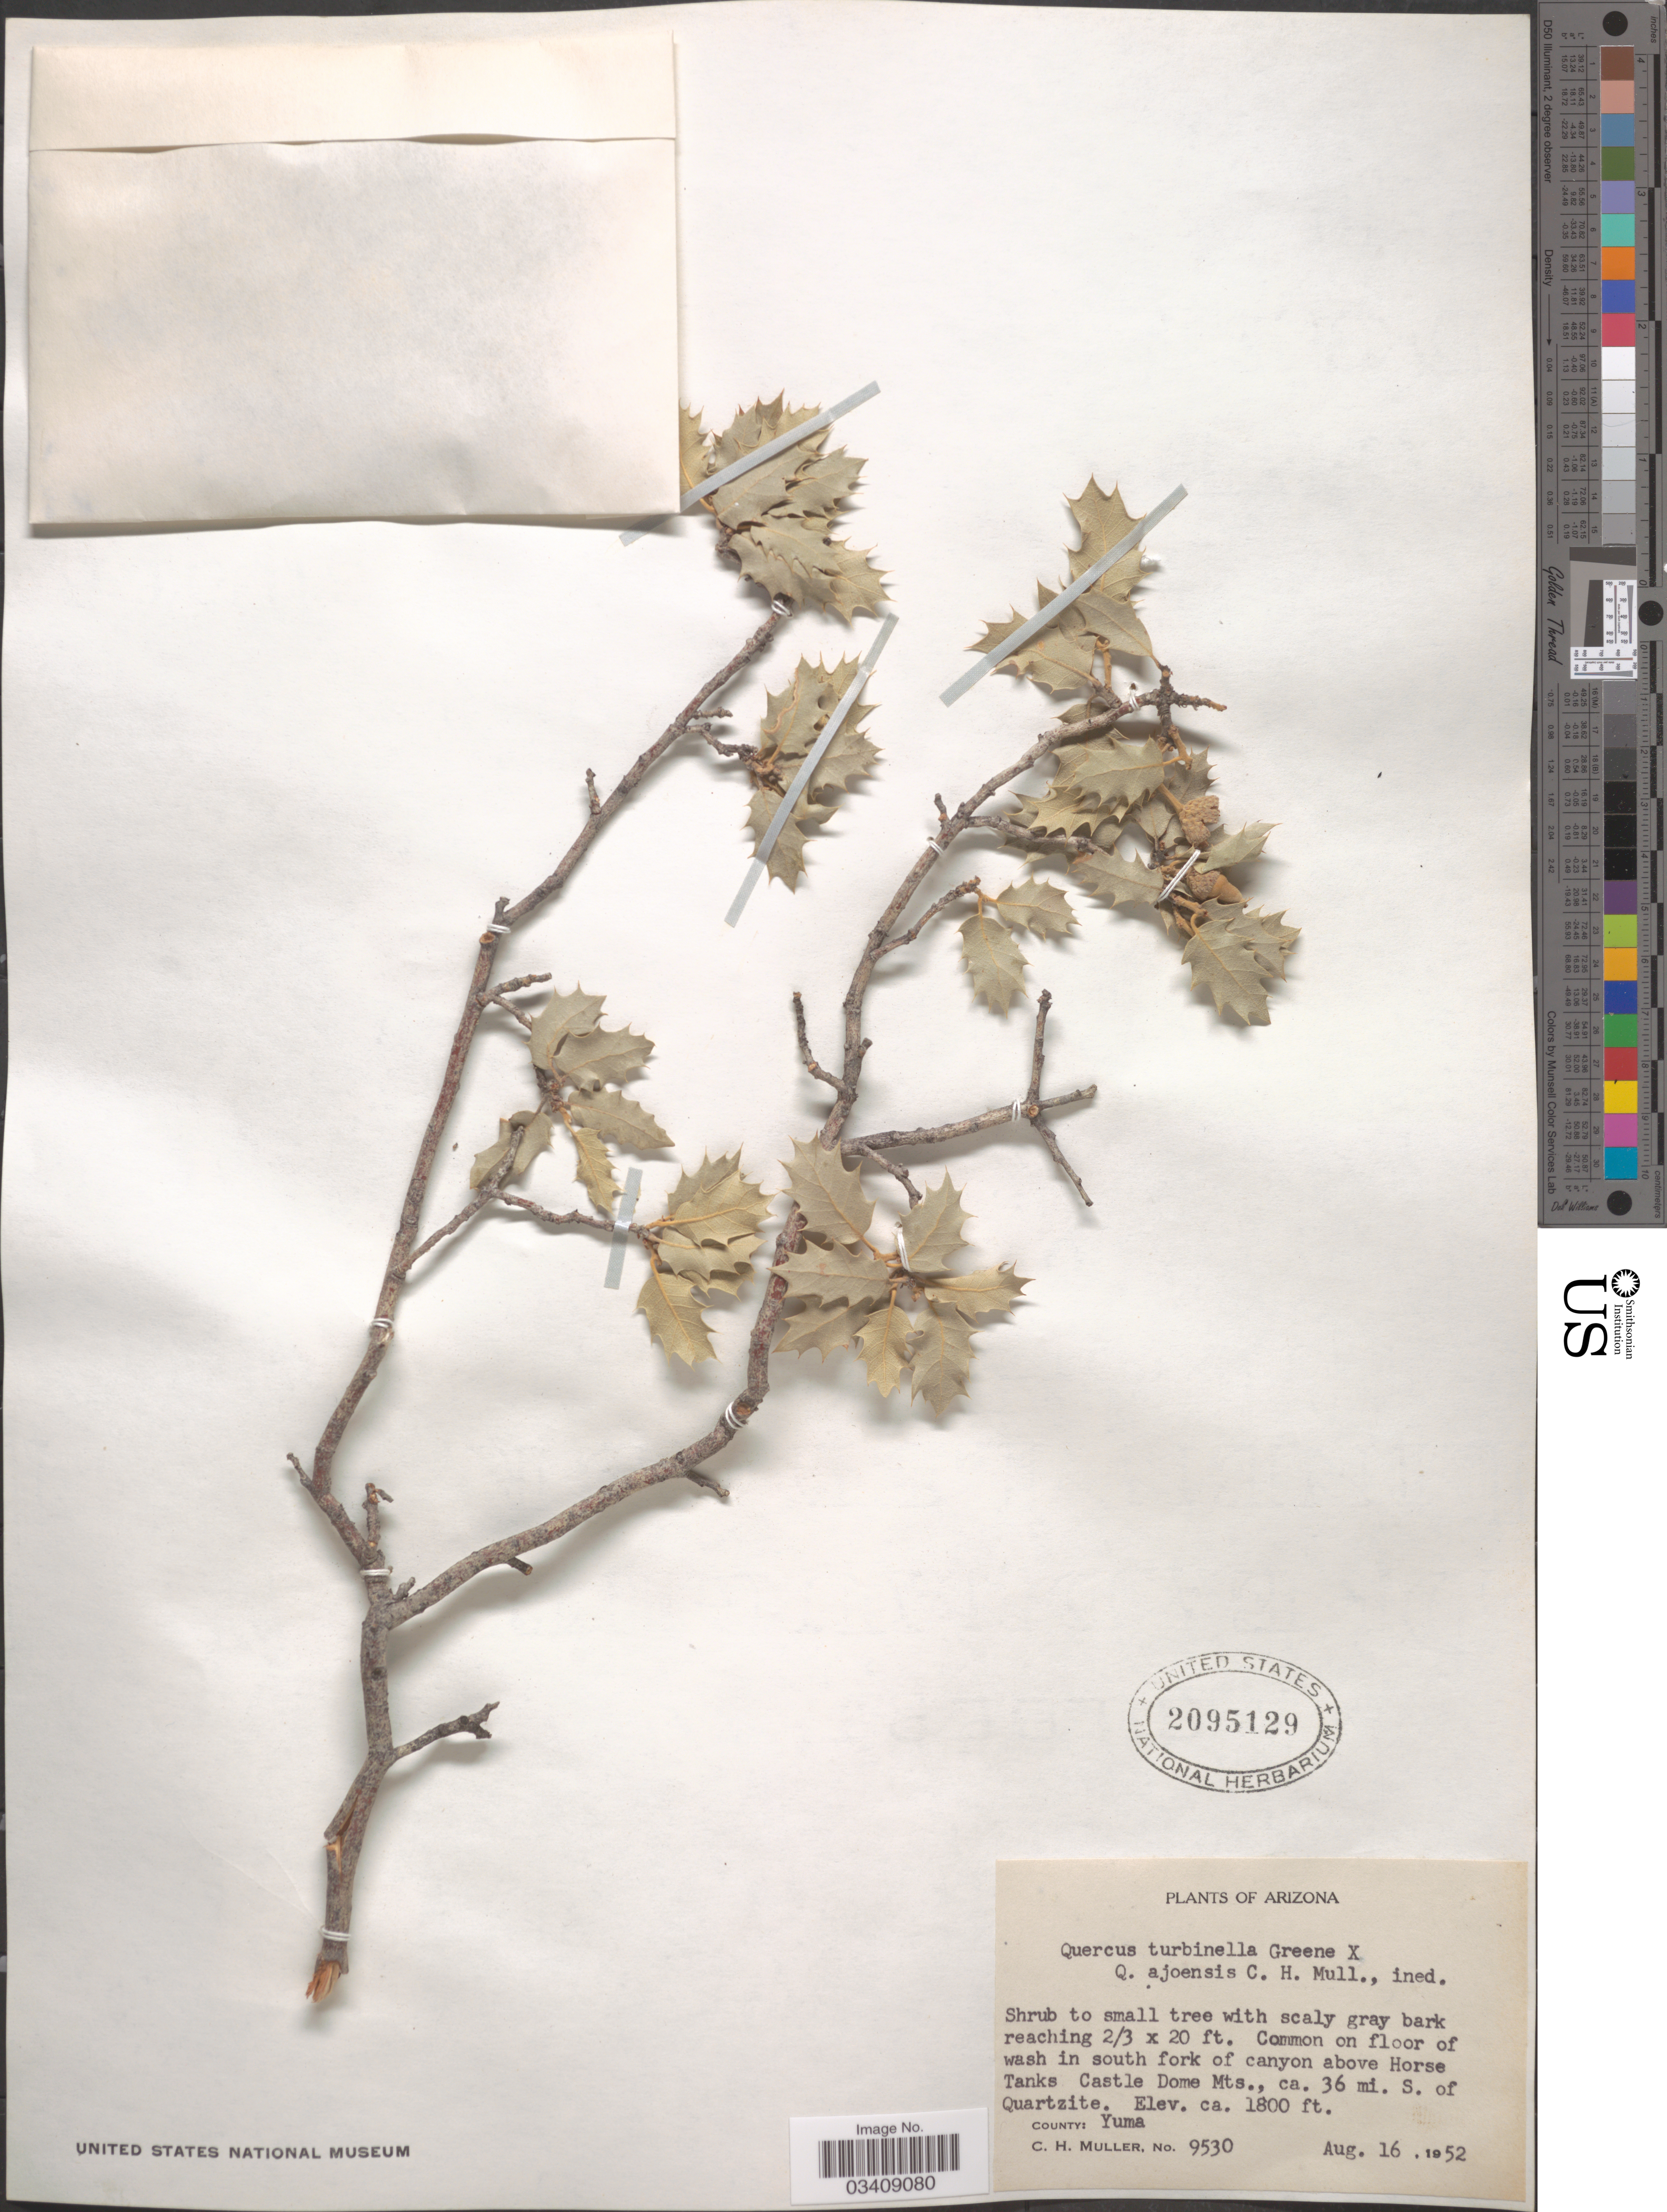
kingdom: Plantae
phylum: Tracheophyta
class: Magnoliopsida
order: Fagales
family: Fagaceae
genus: Quercus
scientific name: Quercus turbinella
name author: Greene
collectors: C. H. Mueller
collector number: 9530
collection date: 1952-08-16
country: United States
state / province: Arizona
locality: Floor of wash in south fork of canyon above Horse Tanks Castle Dome Mts., ca. 36 mi. S. of Quartzite. County: Yuma.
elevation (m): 549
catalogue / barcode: US 2095129